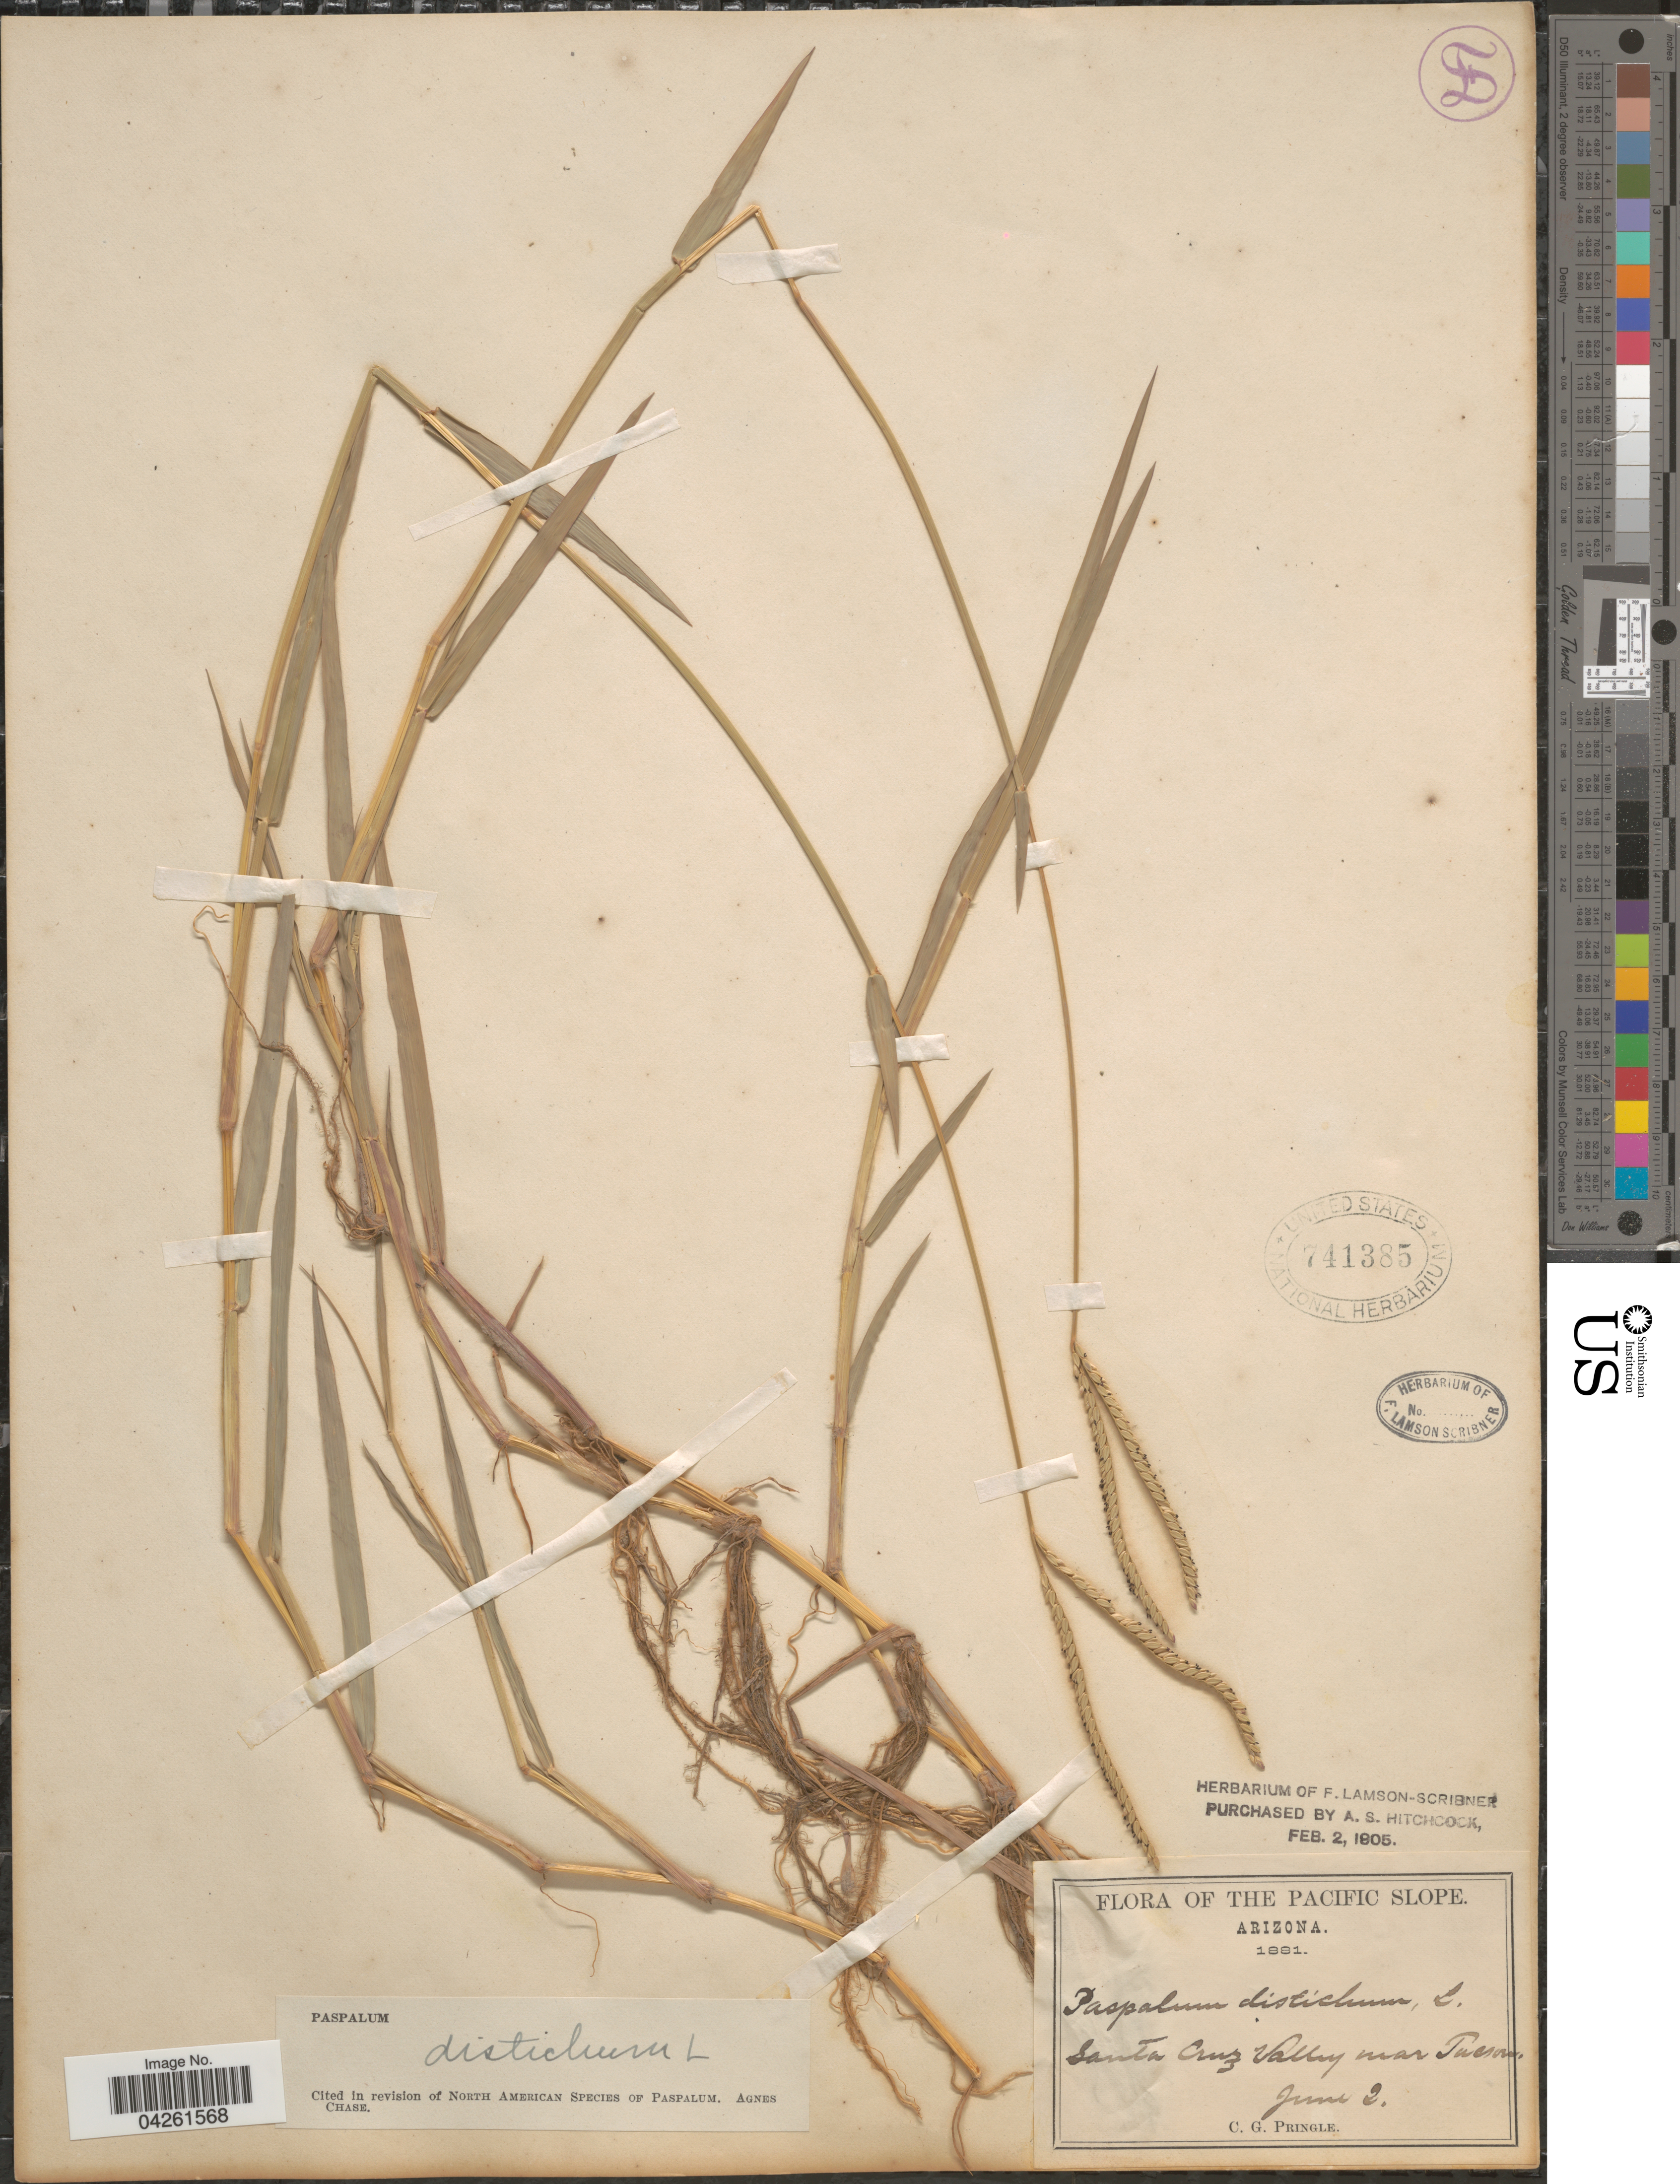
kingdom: Plantae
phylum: Tracheophyta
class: Liliopsida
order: Poales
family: Poaceae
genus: Paspalum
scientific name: Paspalum distichum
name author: L.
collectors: C. G. Pringle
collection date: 1881-06-02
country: United States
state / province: Arizona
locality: The Pacific Slope. Santa Cruz Valley near Tucson.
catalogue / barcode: US 741385